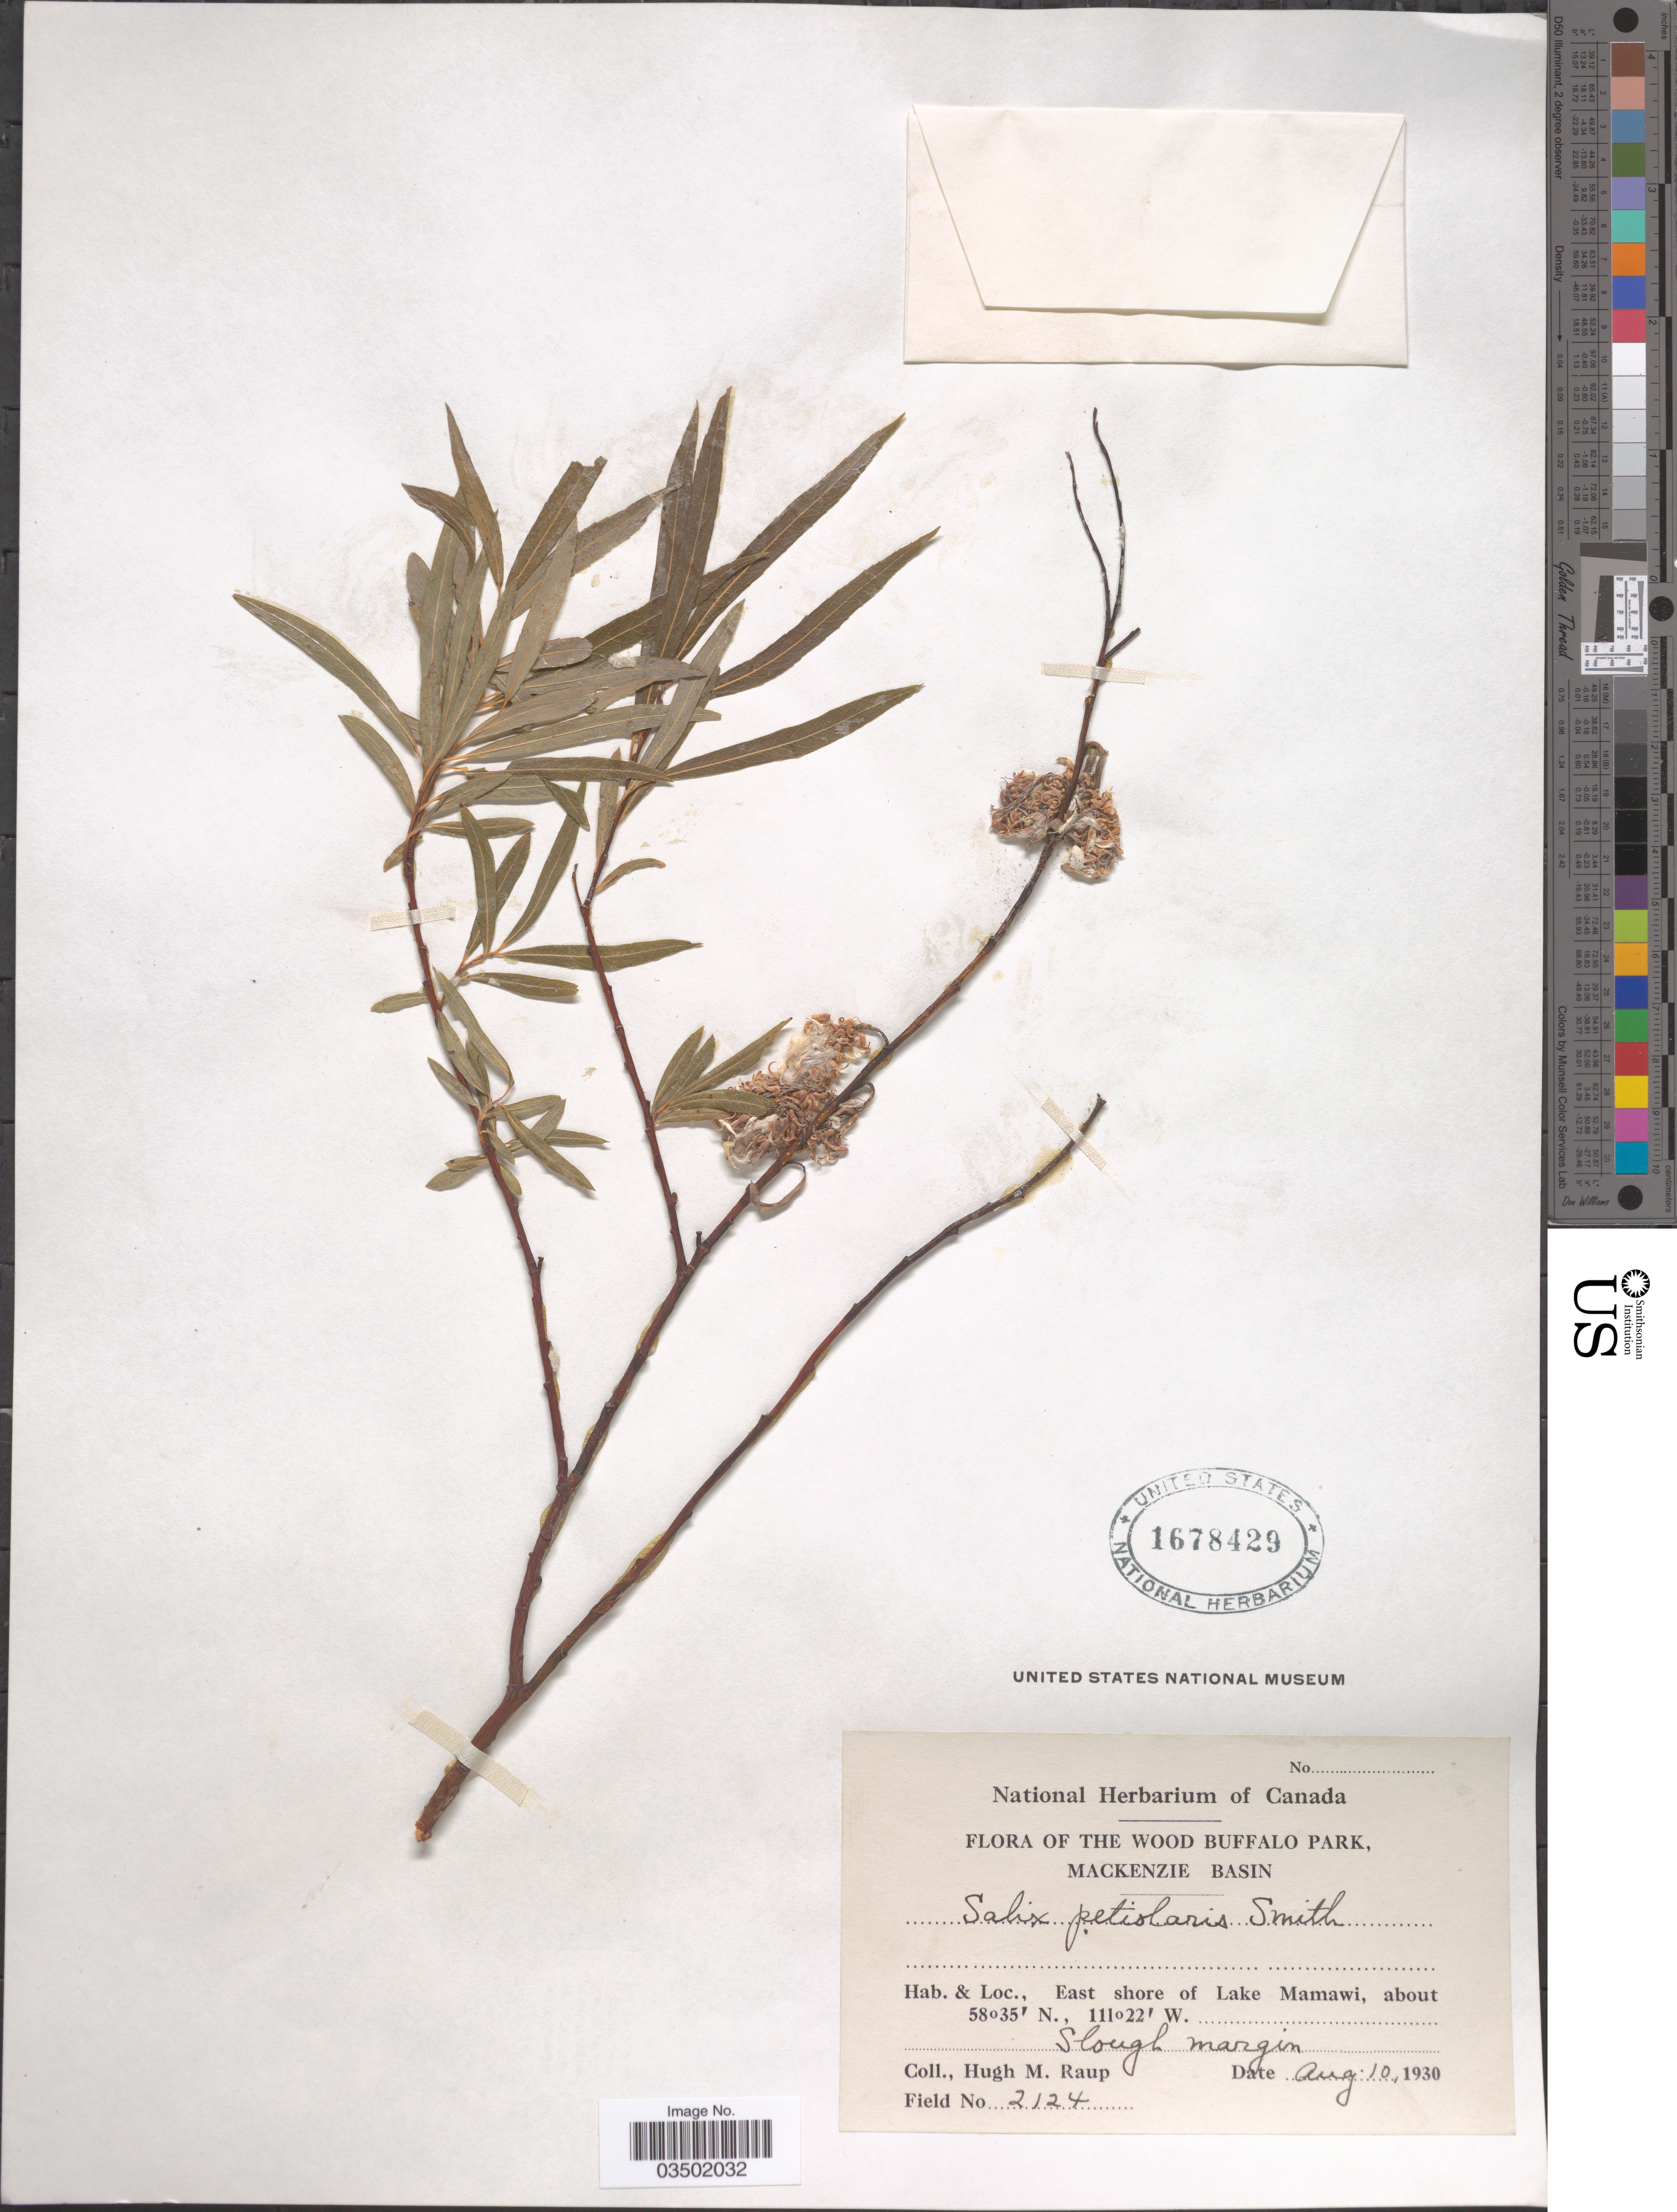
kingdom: Plantae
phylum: Tracheophyta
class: Magnoliopsida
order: Malpighiales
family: Salicaceae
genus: Salix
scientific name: Salix petiolaris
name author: Sm.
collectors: H. Raup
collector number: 2124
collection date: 1930-08-10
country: Canada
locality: The Wood Buffalo Park, Mackenzie Basin. East shore of Lake Mamawi.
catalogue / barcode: US 1678429